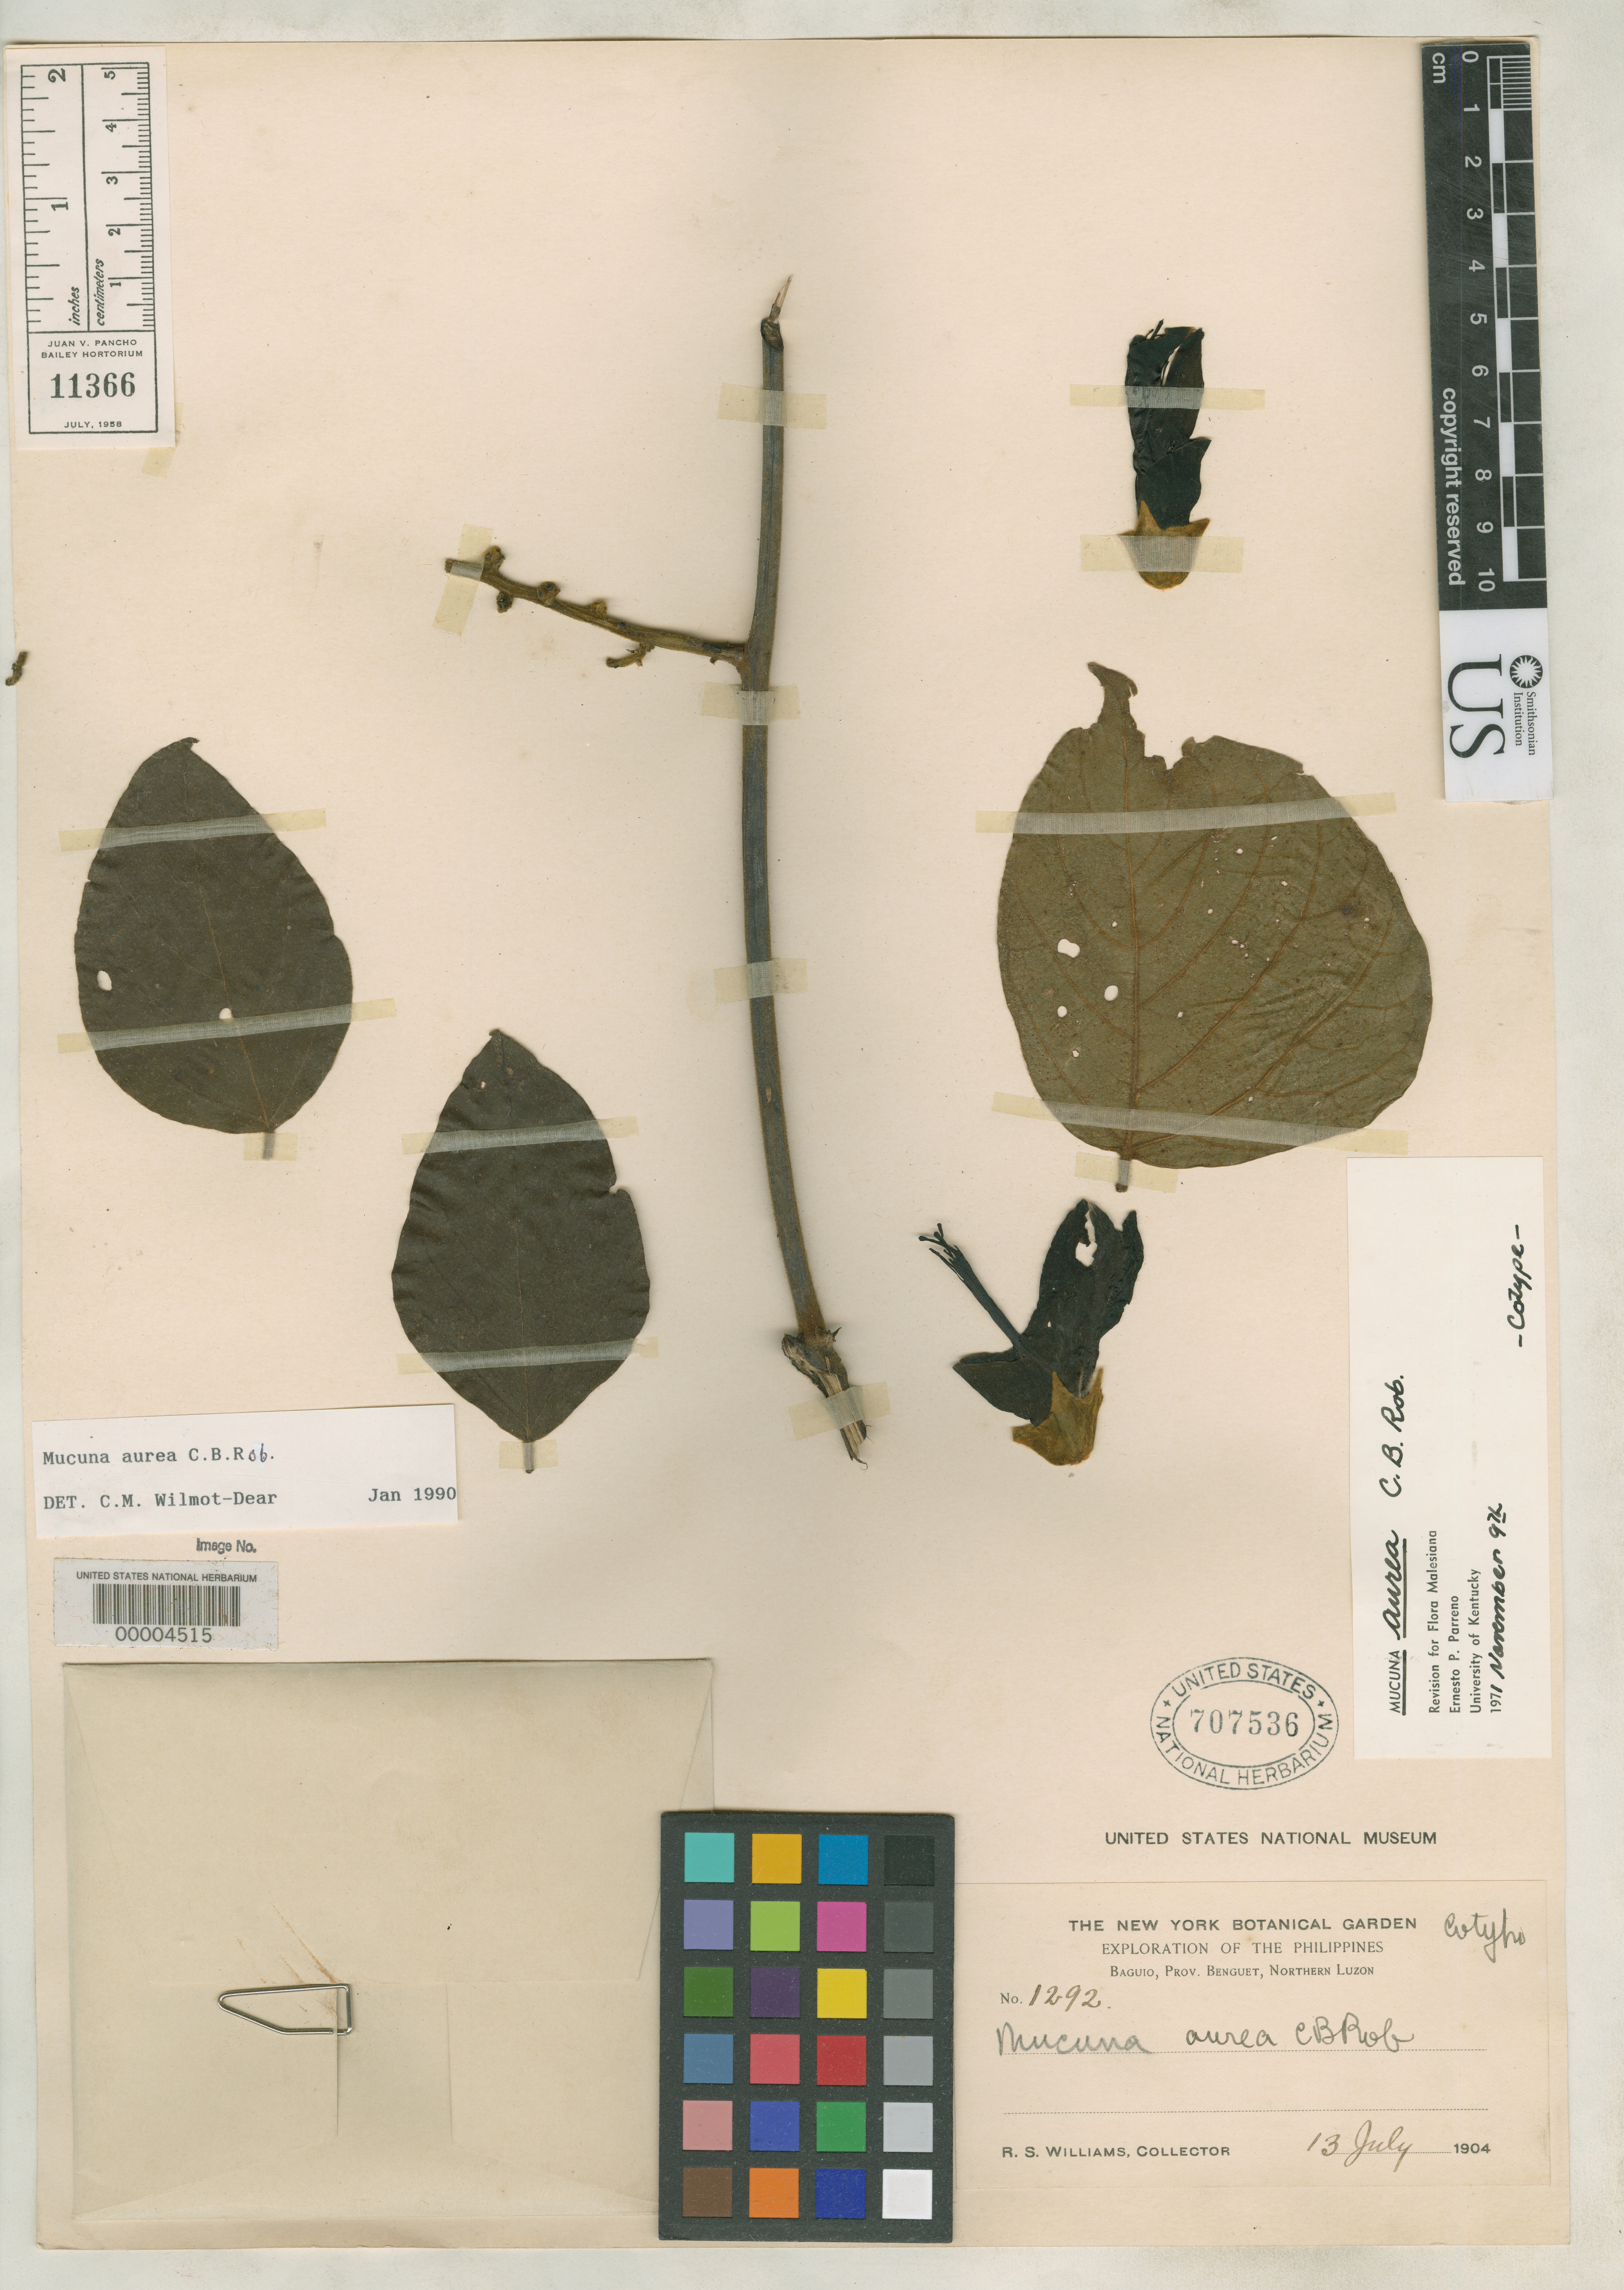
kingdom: Plantae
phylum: Tracheophyta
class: Magnoliopsida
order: Fabales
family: Fabaceae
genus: Mucuna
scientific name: Mucuna aurea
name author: C.B. Rob.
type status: Isotype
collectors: R. S. Williams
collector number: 1292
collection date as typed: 13 Jul 1904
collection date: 1904-07-13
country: Philippines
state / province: Cordillera (Administrative Region)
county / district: Benguet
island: Luzon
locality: Baguio.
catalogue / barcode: US 707536